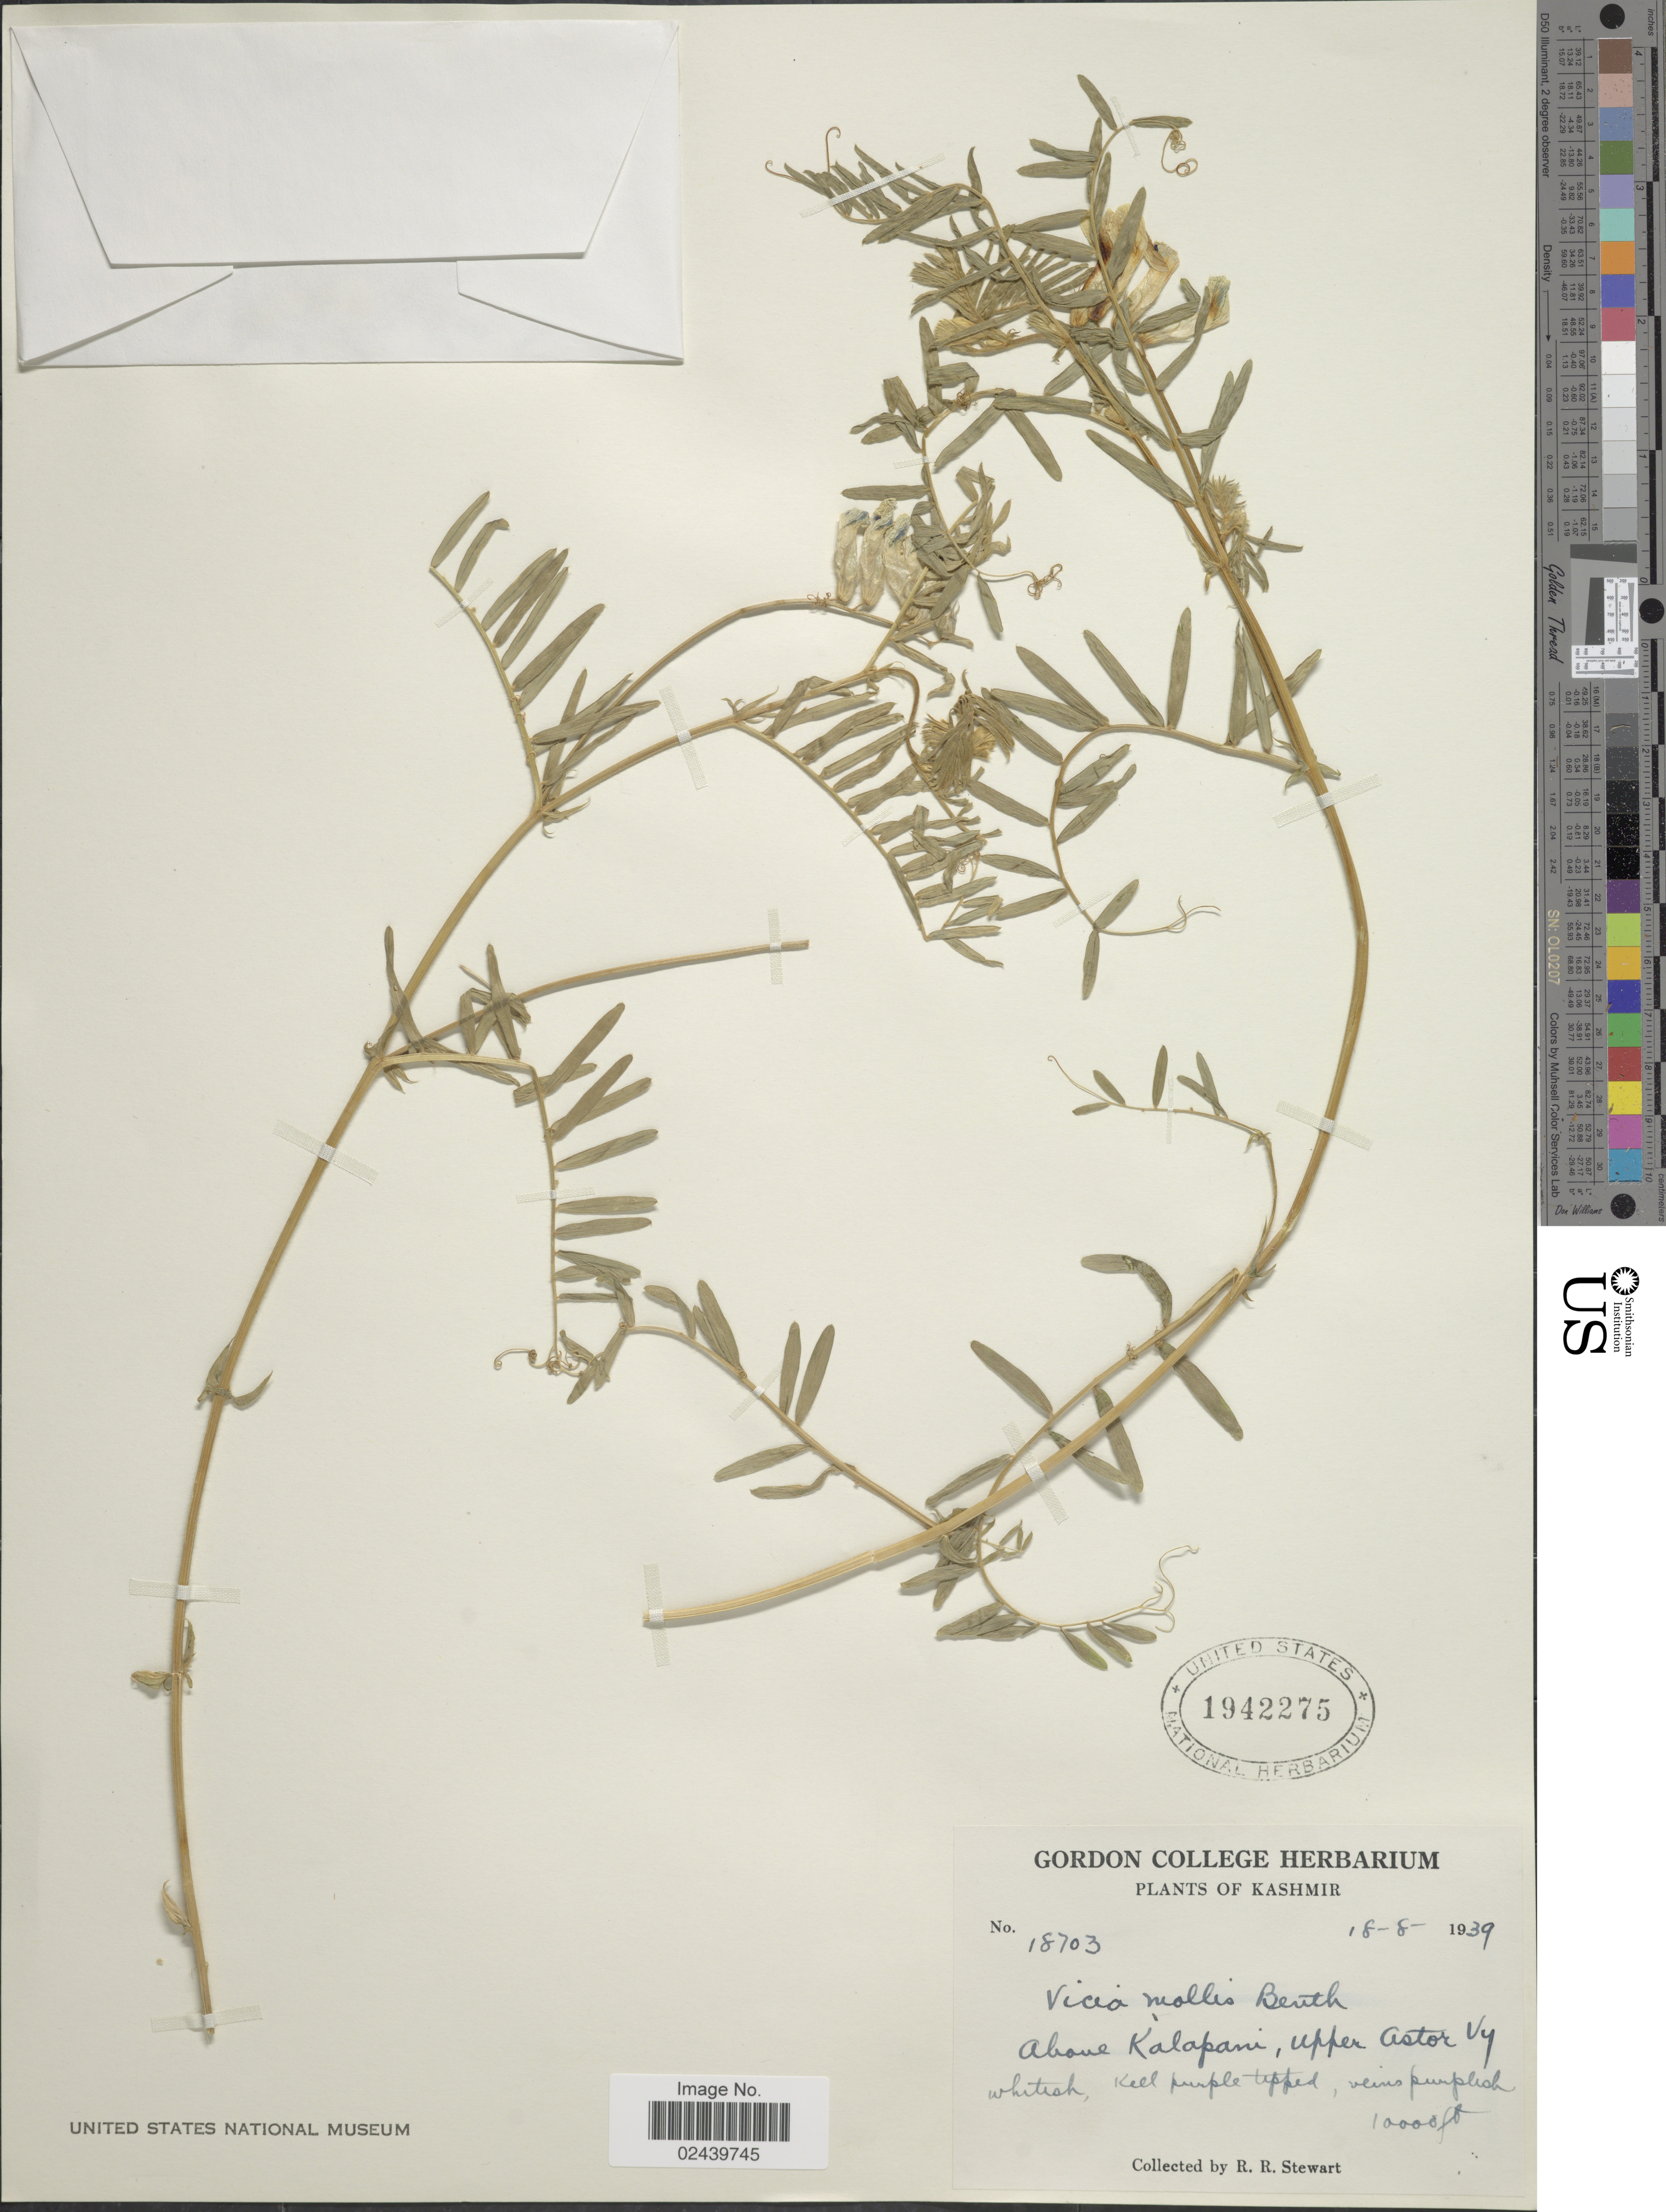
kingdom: Plantae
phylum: Tracheophyta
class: Magnoliopsida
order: Fabales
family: Fabaceae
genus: Vicia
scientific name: Vicia mollis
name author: Boiss.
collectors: R. R. Stewart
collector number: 18703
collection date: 1939-08-18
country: India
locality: Kashmir. Above Kalapani, upper Astor vy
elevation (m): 3048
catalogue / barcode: US 1942275